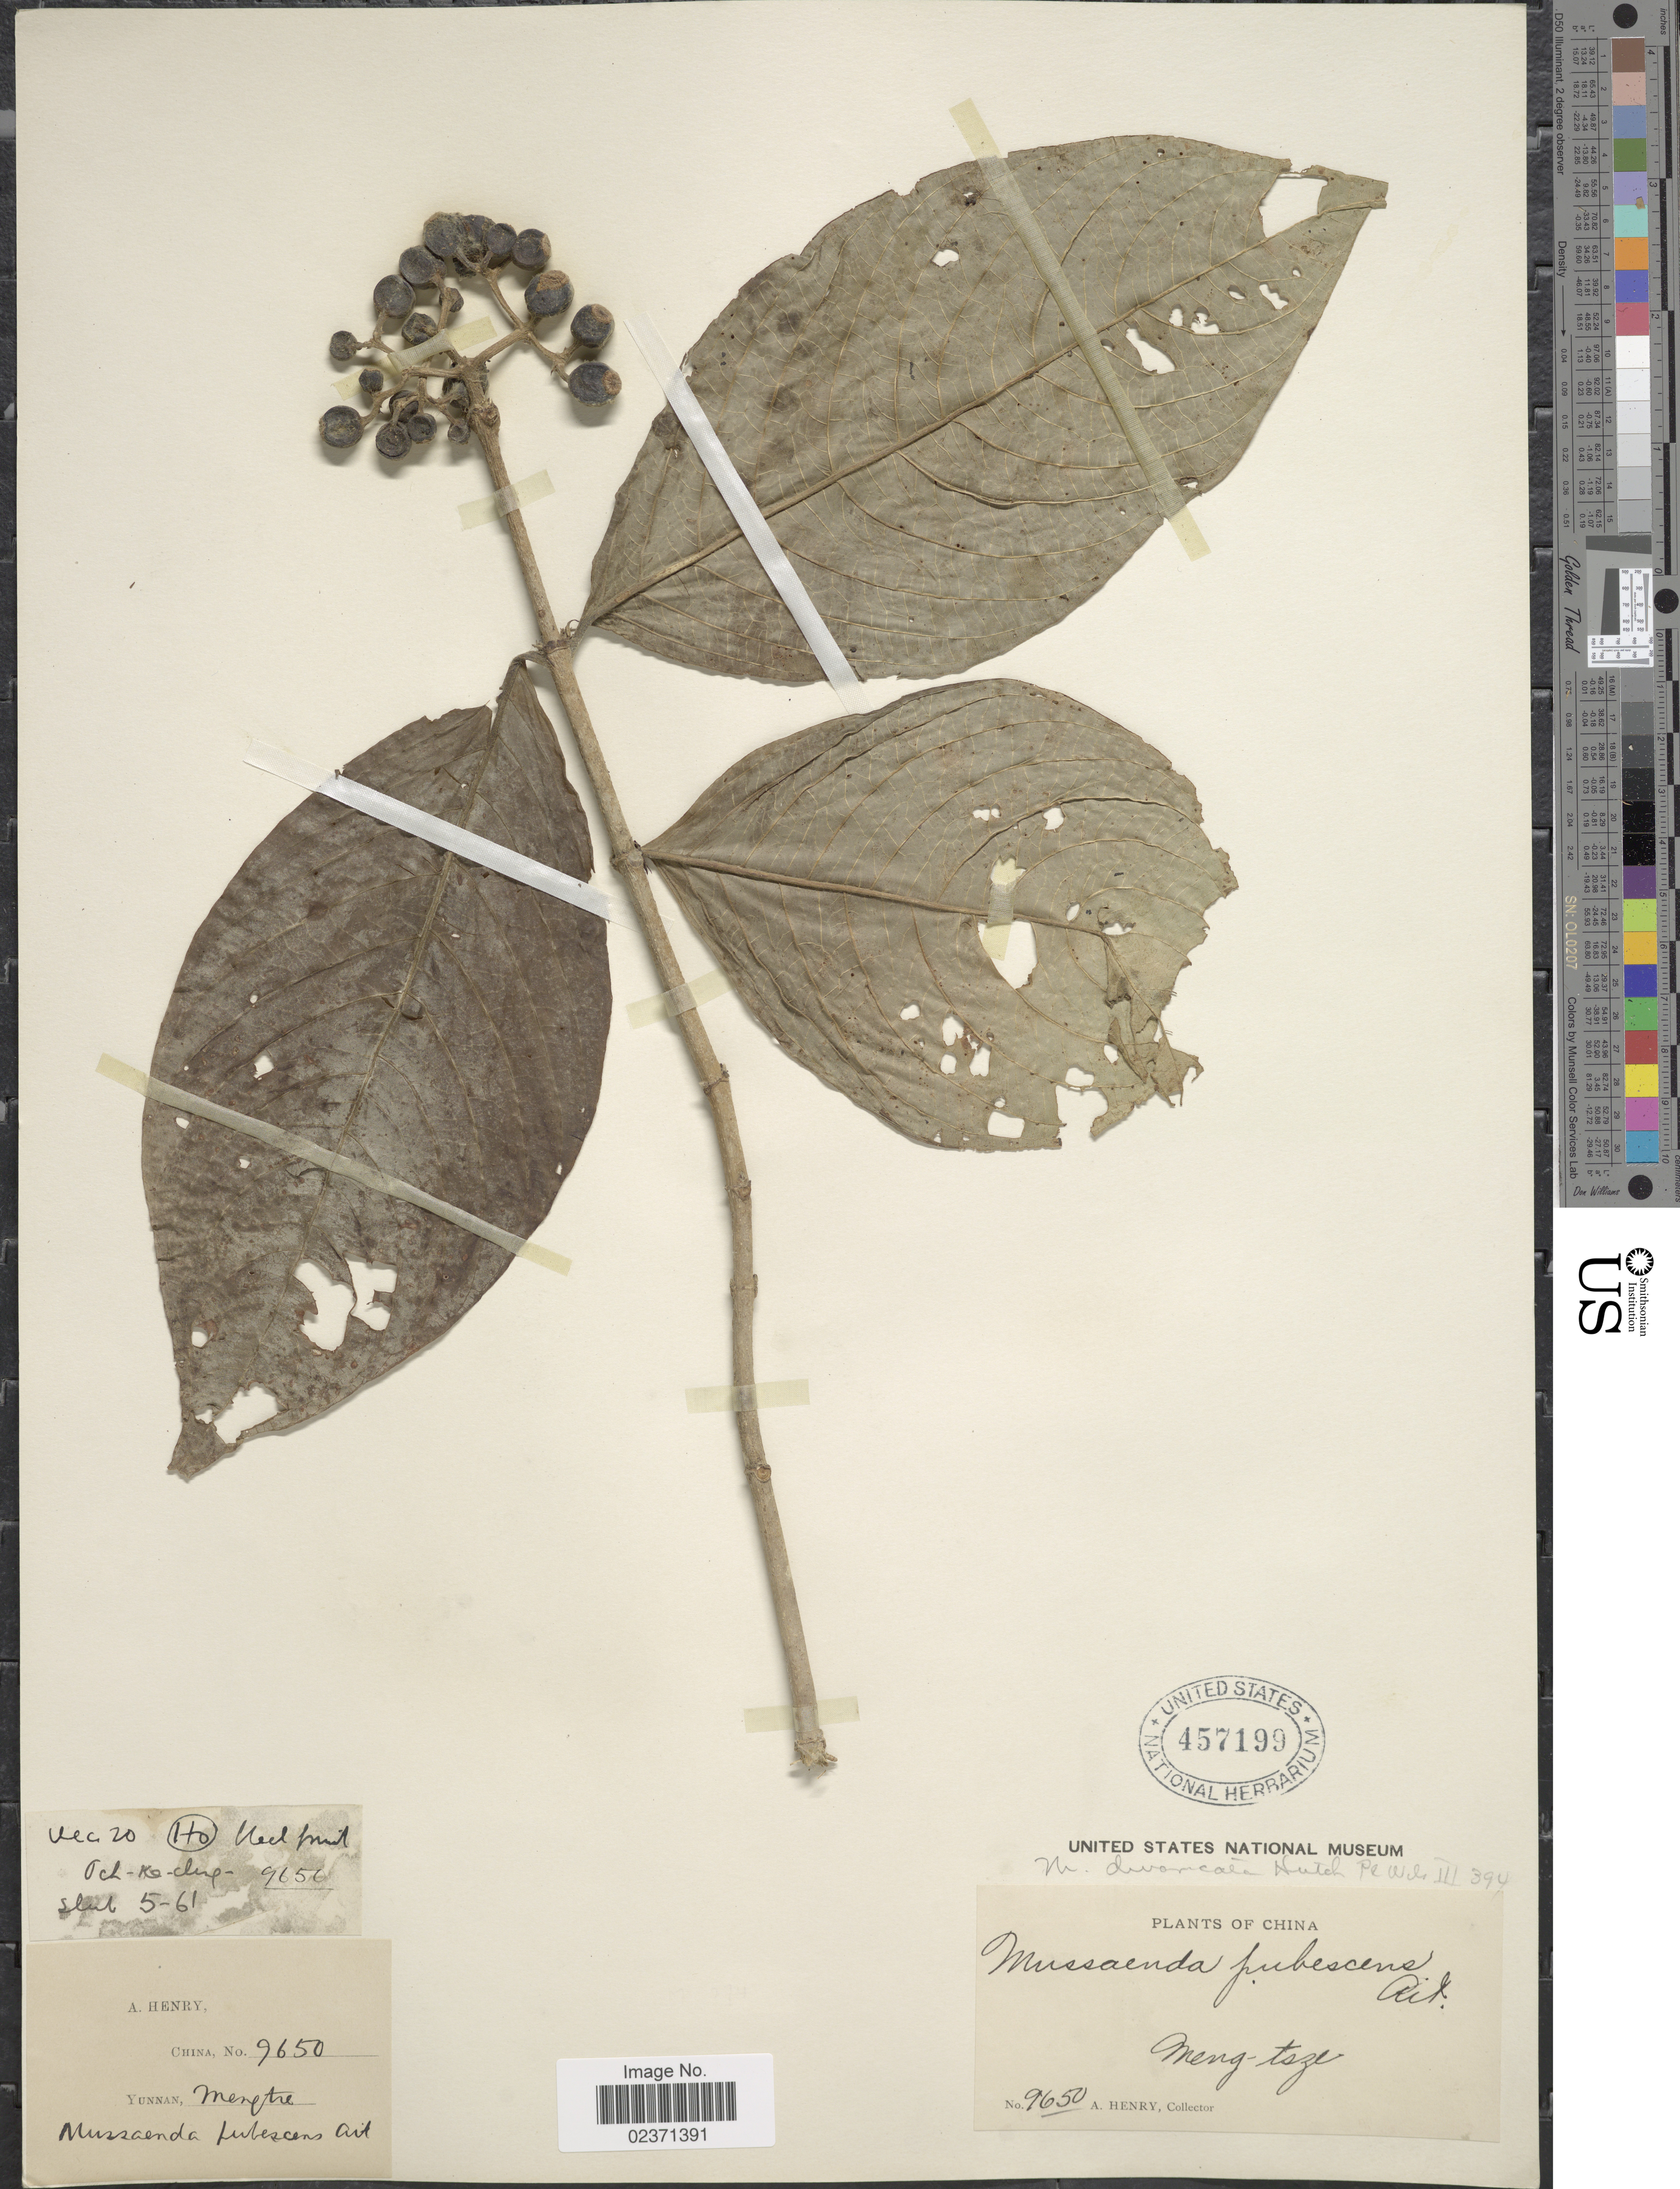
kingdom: Plantae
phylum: Tracheophyta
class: Magnoliopsida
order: Gentianales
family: Rubiaceae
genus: Mussaenda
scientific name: Mussaenda divaricata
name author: Hutch. in Sarg.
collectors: A. Henry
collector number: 9650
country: China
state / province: Yunnan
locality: Meng-tsze. Tch-Ke-Cheng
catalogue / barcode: US 457199